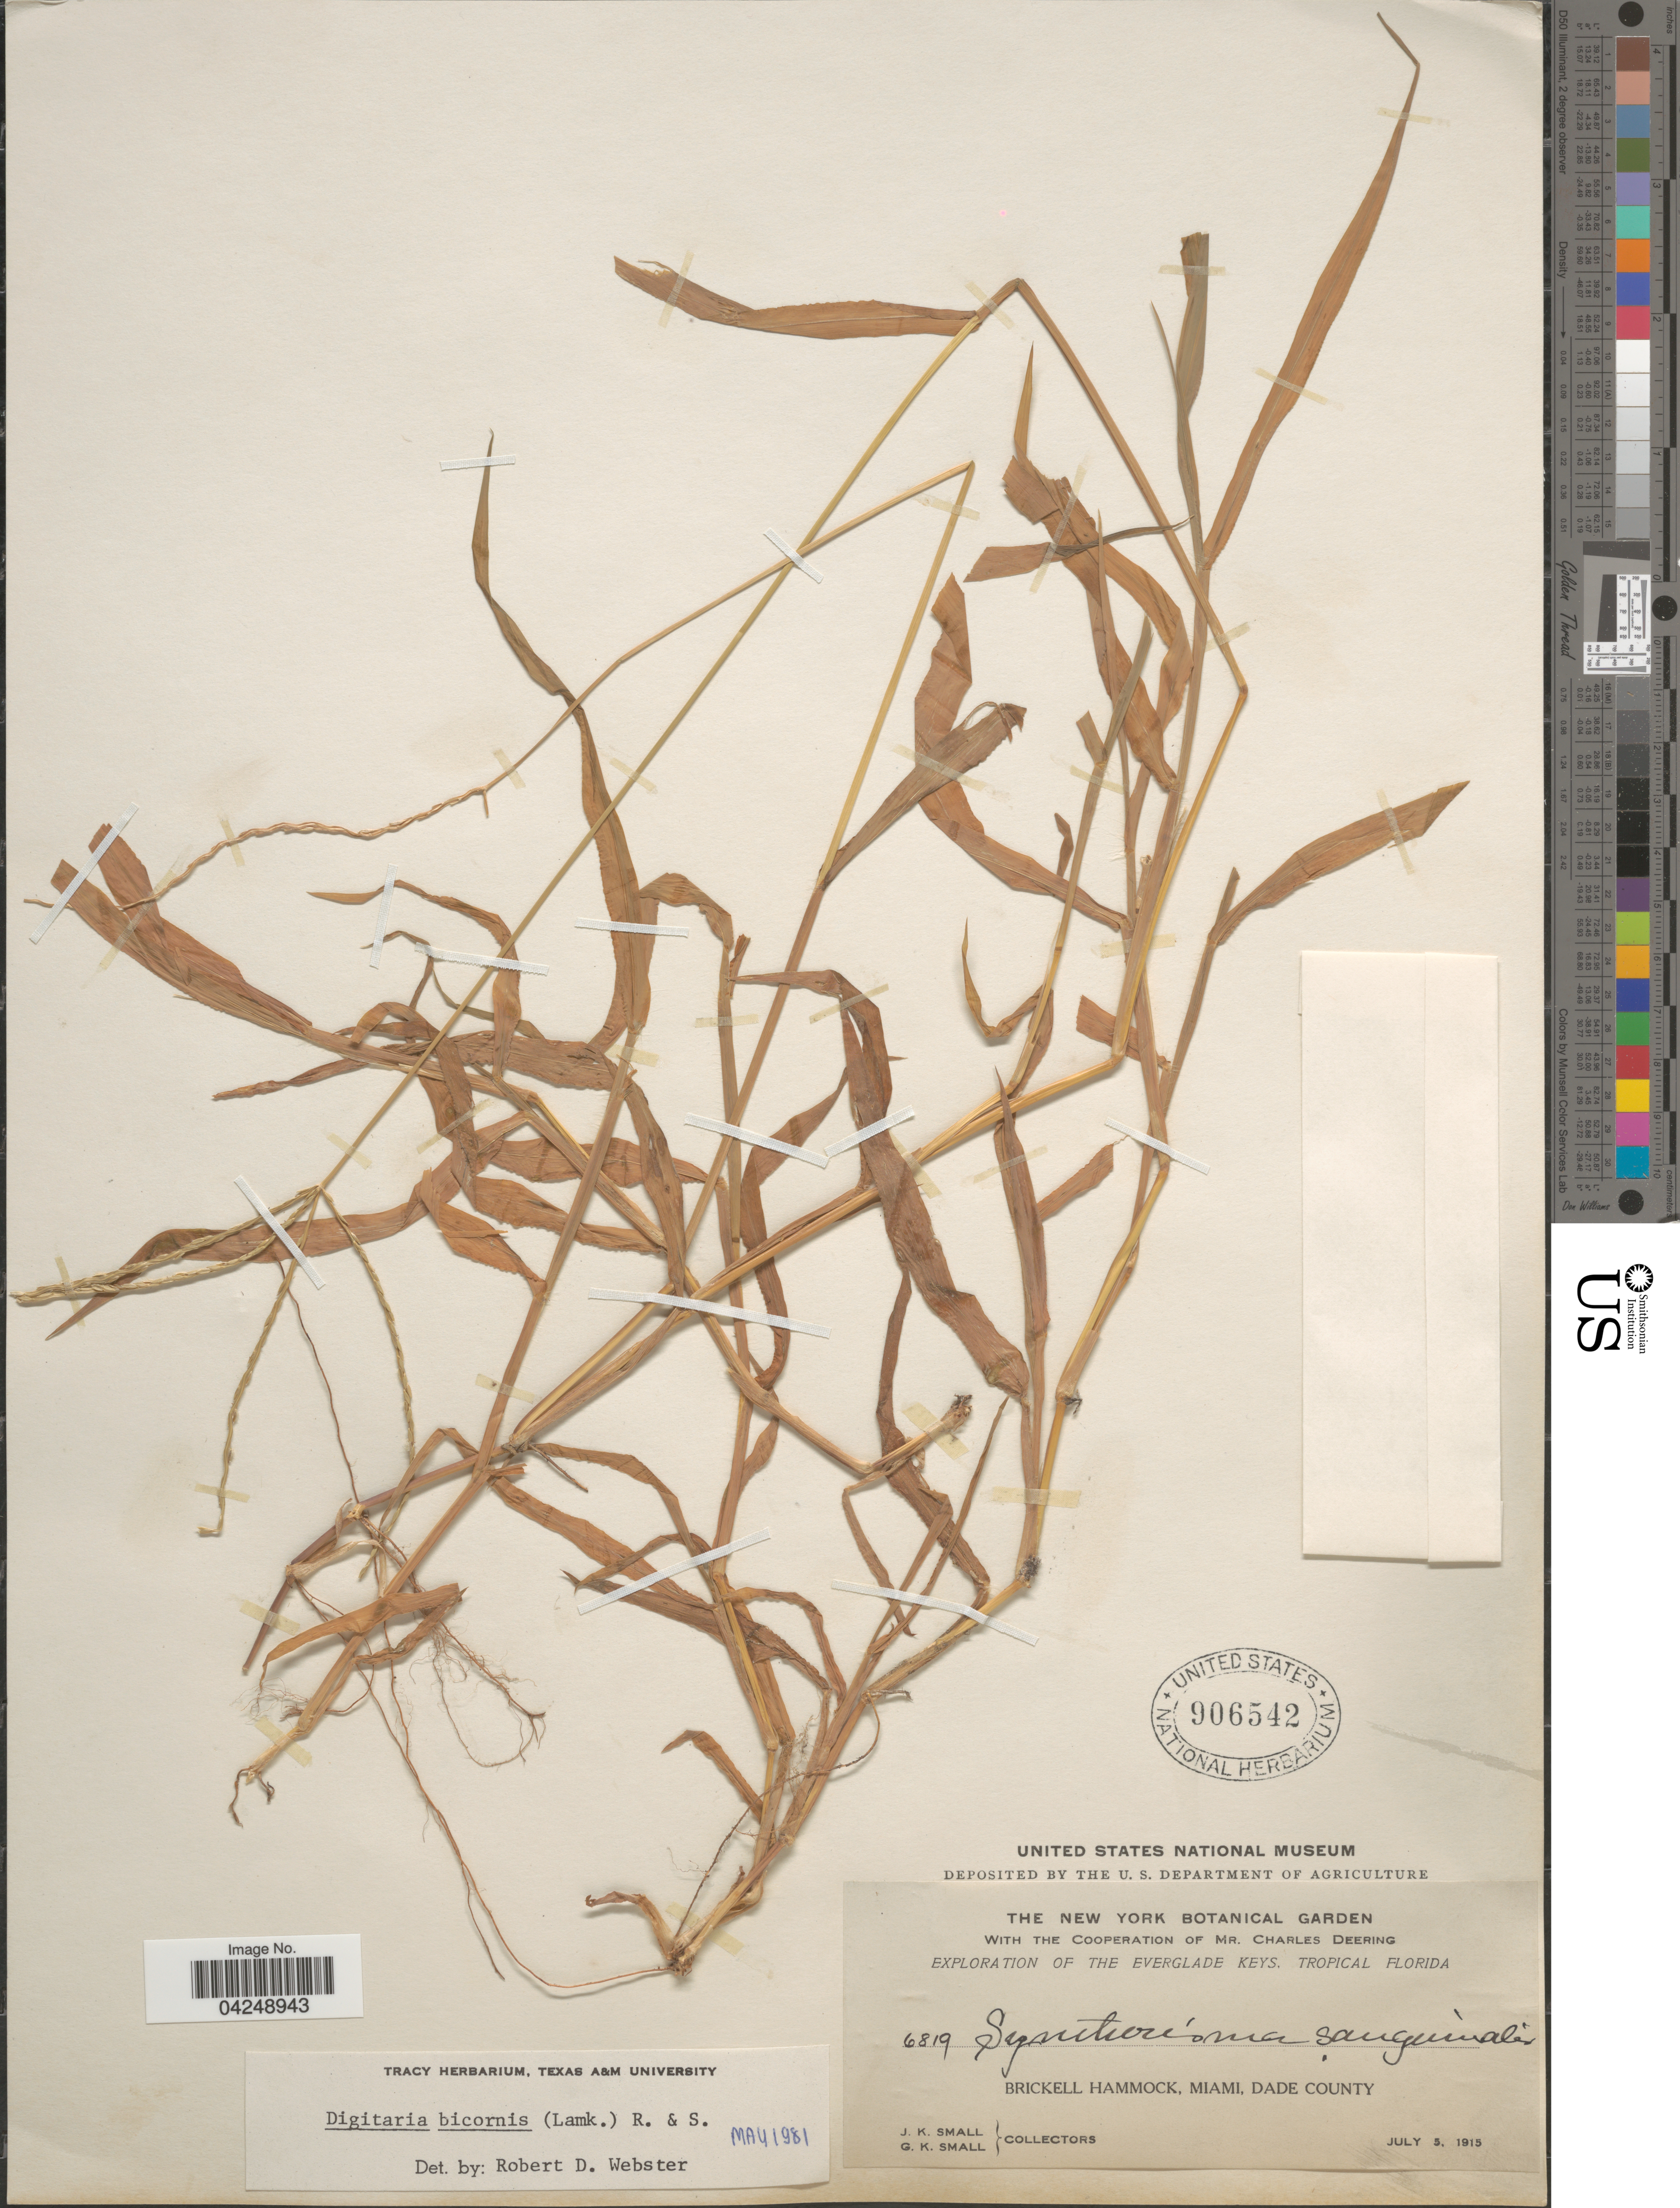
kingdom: Plantae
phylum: Tracheophyta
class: Liliopsida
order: Poales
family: Poaceae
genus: Digitaria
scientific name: Digitaria bicornis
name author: (Lam.) Roem. & Schult.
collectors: J. K. Small & G. K. Small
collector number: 6819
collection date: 1915-07-05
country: United States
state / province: Florida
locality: Exploration of the Everglade Keys, Tropical Florida. Brickell Hammock, Miami, Dade County.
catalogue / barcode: US 906542